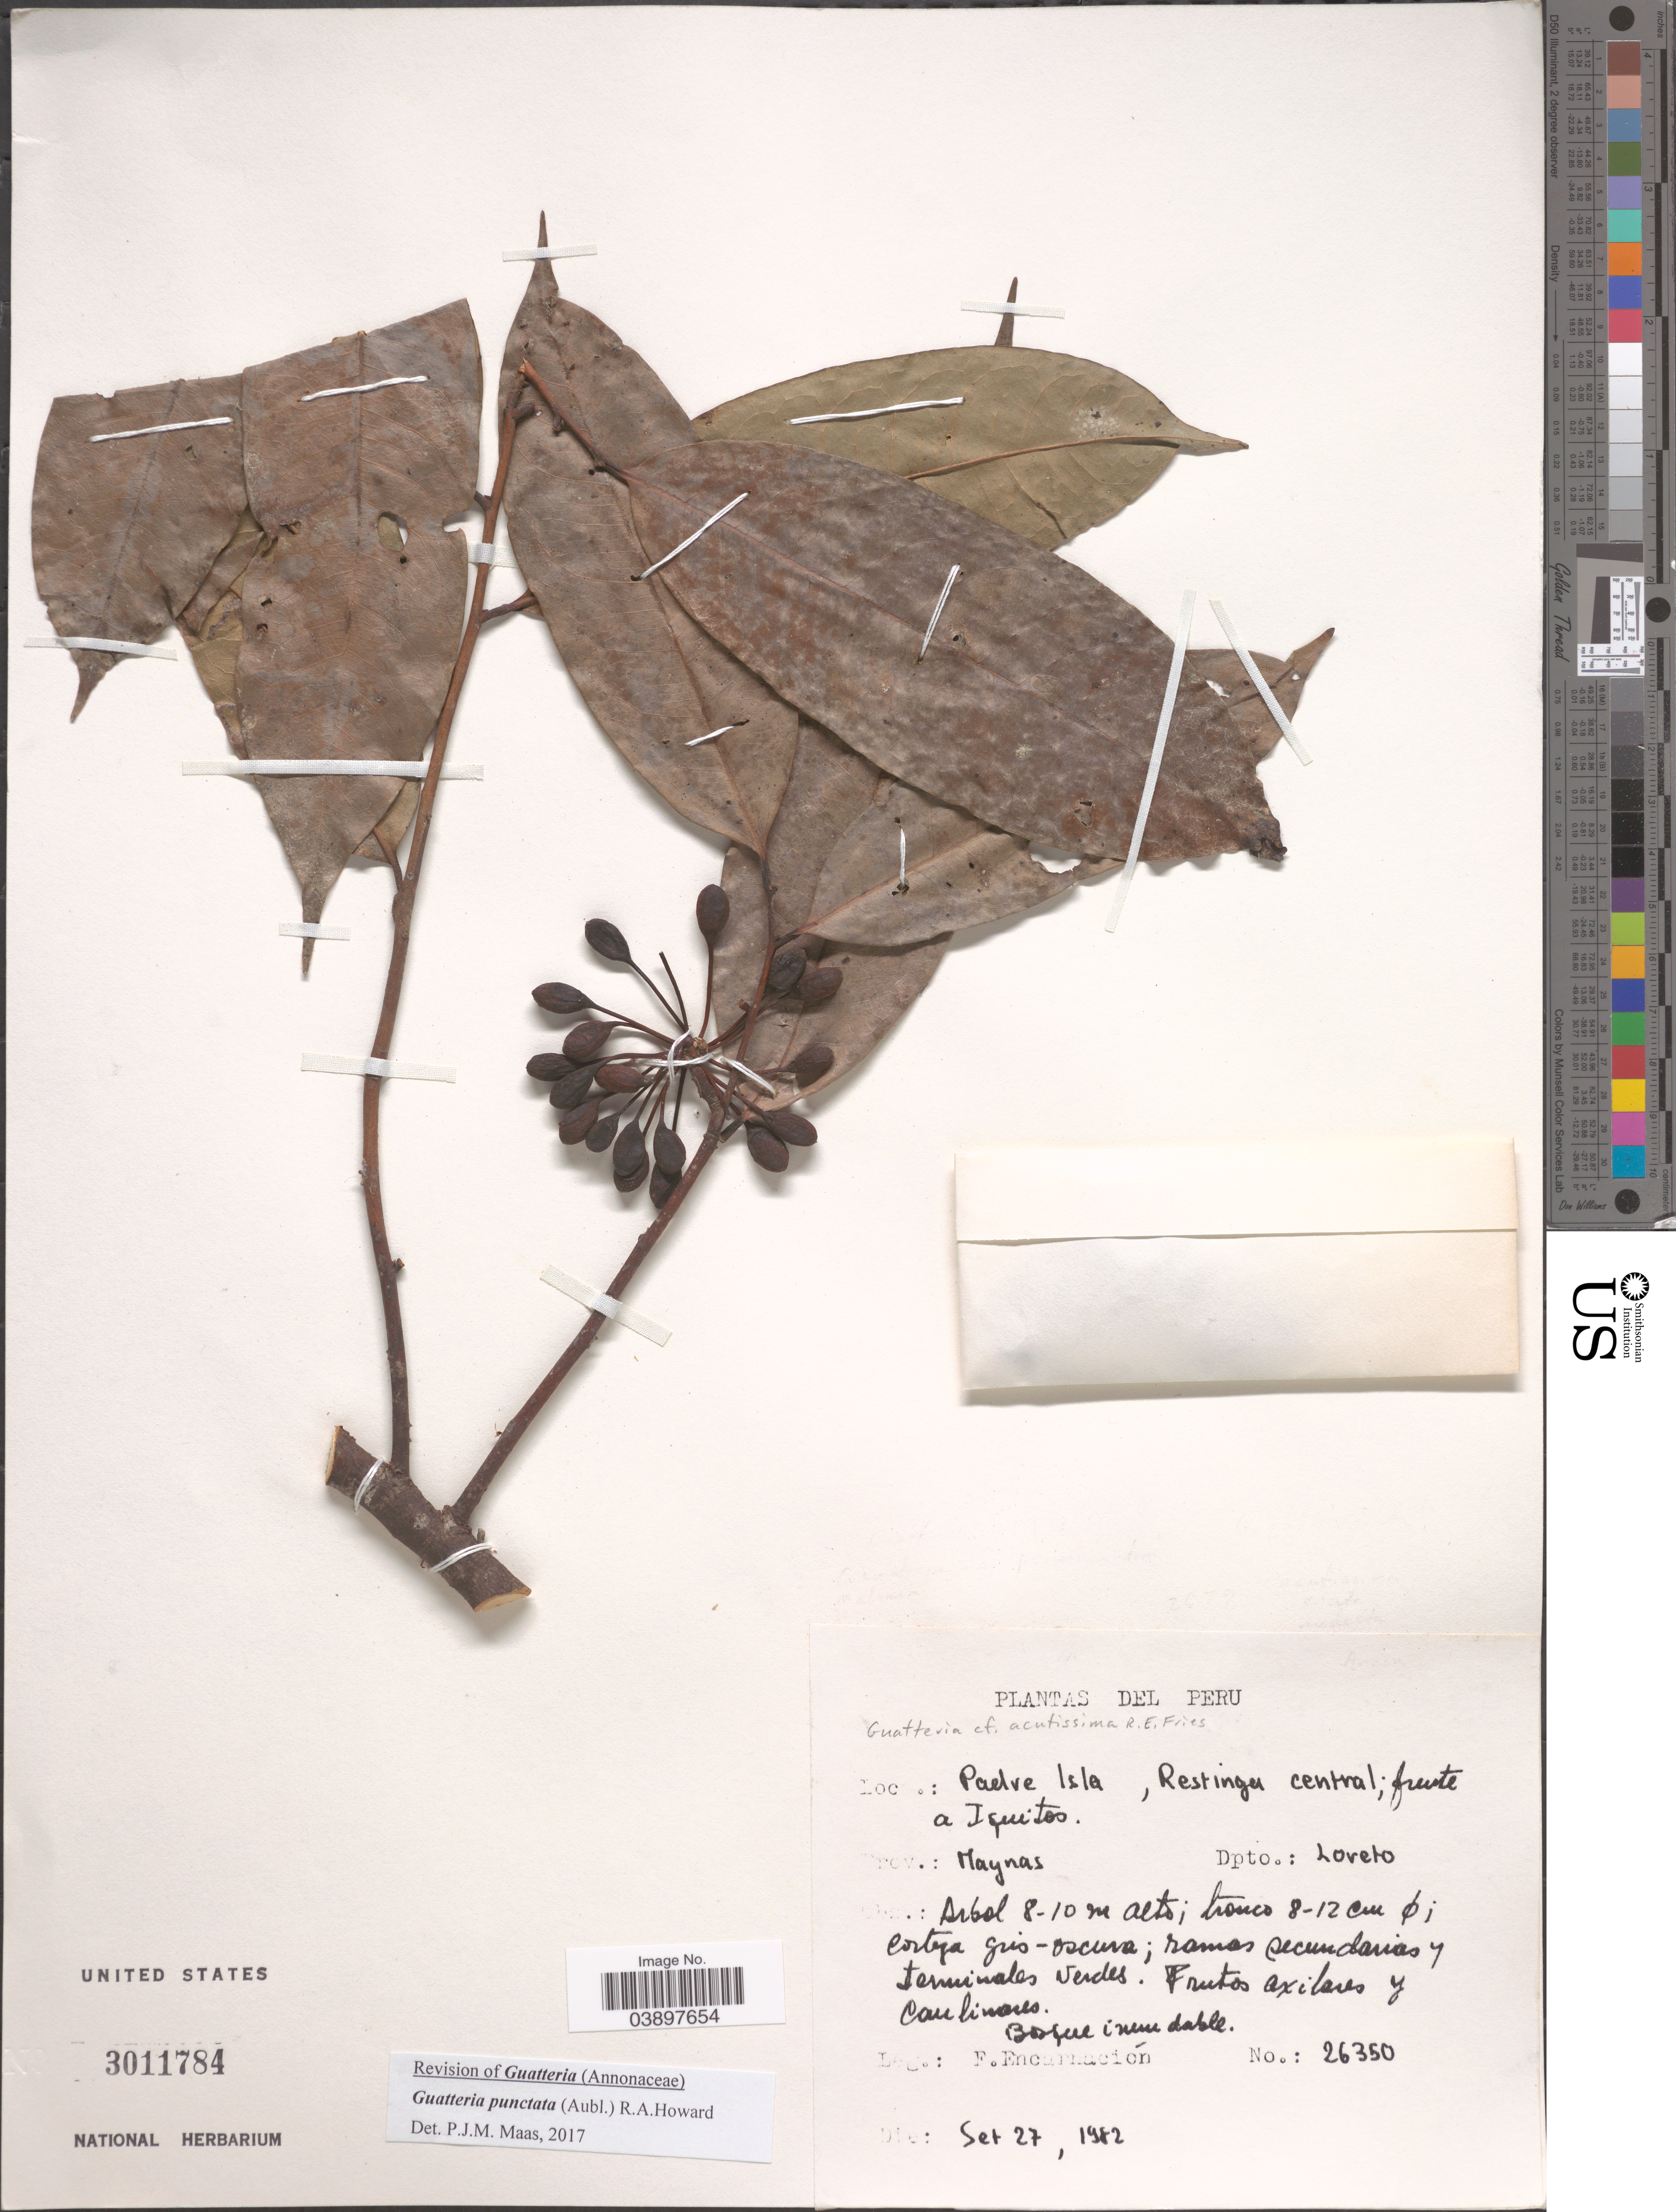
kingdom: Plantae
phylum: Tracheophyta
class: Magnoliopsida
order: Magnoliales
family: Annonaceae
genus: Guatteria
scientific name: Guatteria punctata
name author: (Aubl.) R.A. Howard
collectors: F. Encarnación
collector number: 26350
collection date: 1982-09-27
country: Peru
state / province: Loreto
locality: Padre Isla, Restinga central; frente a Iquitos. Prov.: Maynas. Dpto.: Loreto.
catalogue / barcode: US 3011784